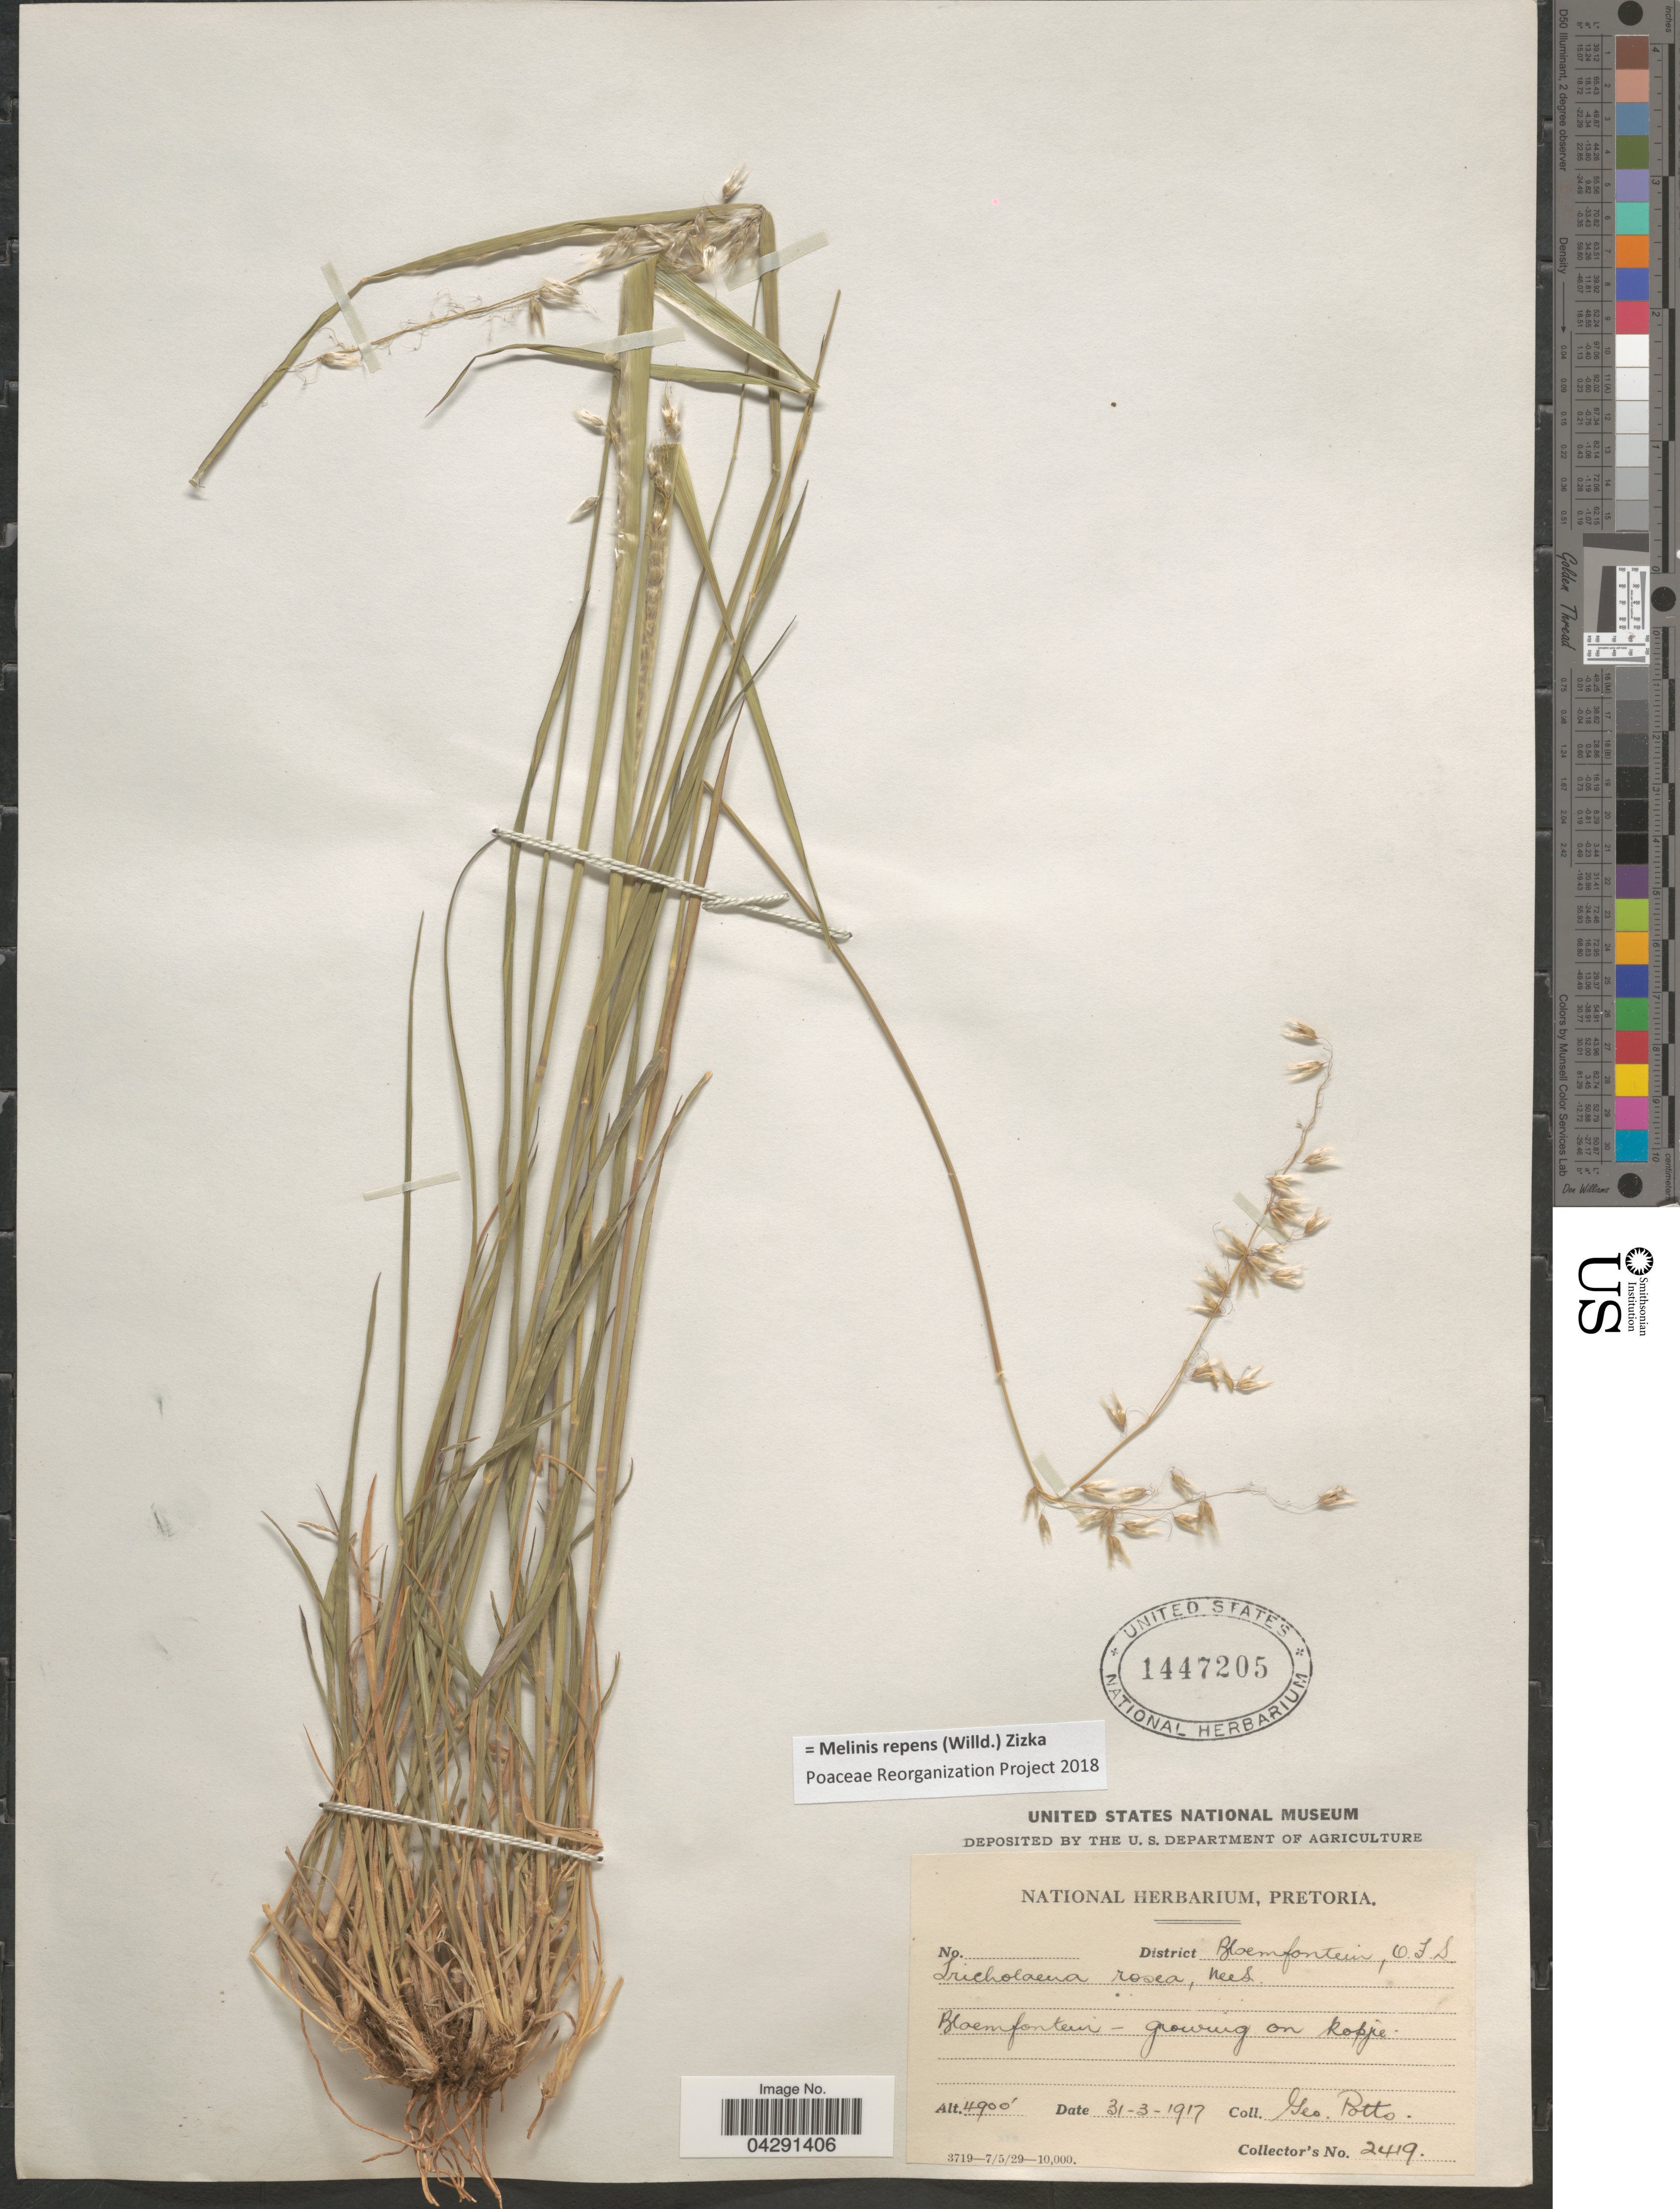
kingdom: Plantae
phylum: Tracheophyta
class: Liliopsida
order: Poales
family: Poaceae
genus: Melinis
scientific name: Melinis repens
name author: (Willd.) Zizka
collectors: G. Potto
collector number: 2419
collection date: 1917-03-31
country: South Africa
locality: District Bloemfontein, O.F.S. Bloemfontein-growing on kopje.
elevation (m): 1494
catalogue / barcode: US 1447205